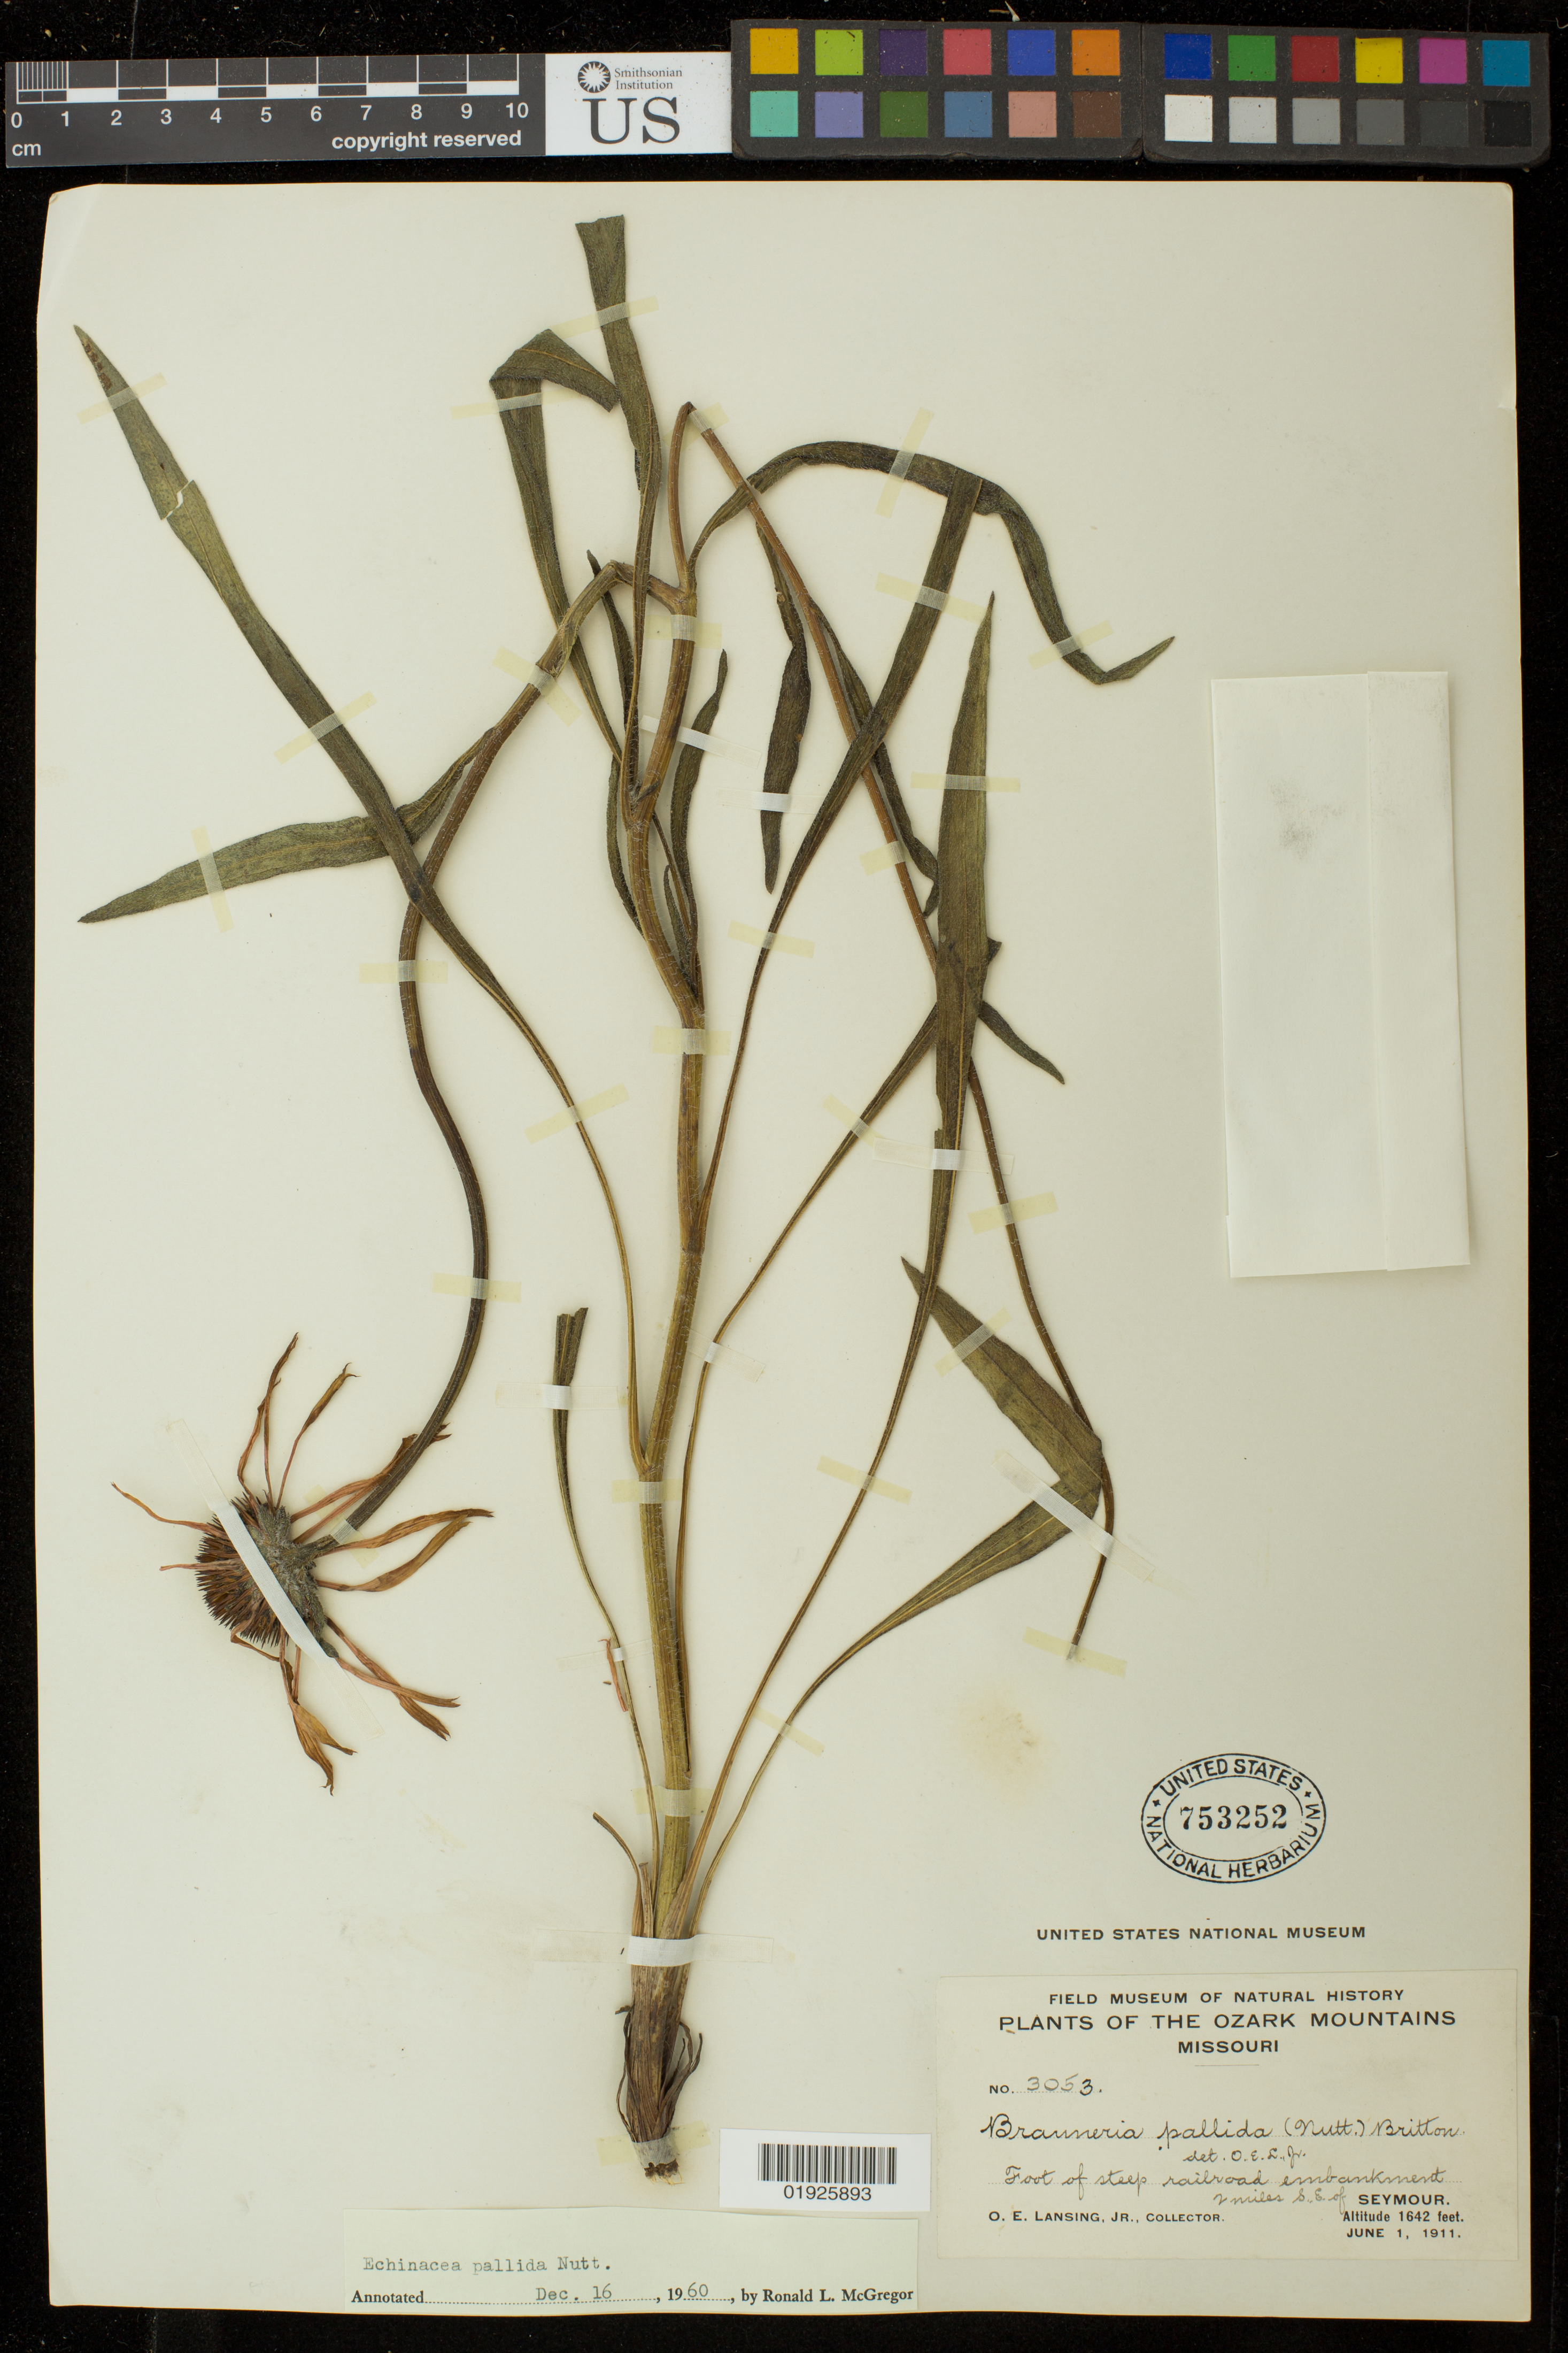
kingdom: Plantae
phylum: Tracheophyta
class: Magnoliopsida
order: Asterales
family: Asteraceae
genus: Echinacea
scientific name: Echinacea pallida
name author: (Nutt.) Nutt.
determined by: McGregor, R. L.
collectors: O. Lansing Jr.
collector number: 3053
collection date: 1911-06-01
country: United States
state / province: Missouri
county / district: Ozark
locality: Ozark Mountains. Foot of steep railroad embankment 2 miles SE of Seymour.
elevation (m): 500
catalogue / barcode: US 753252